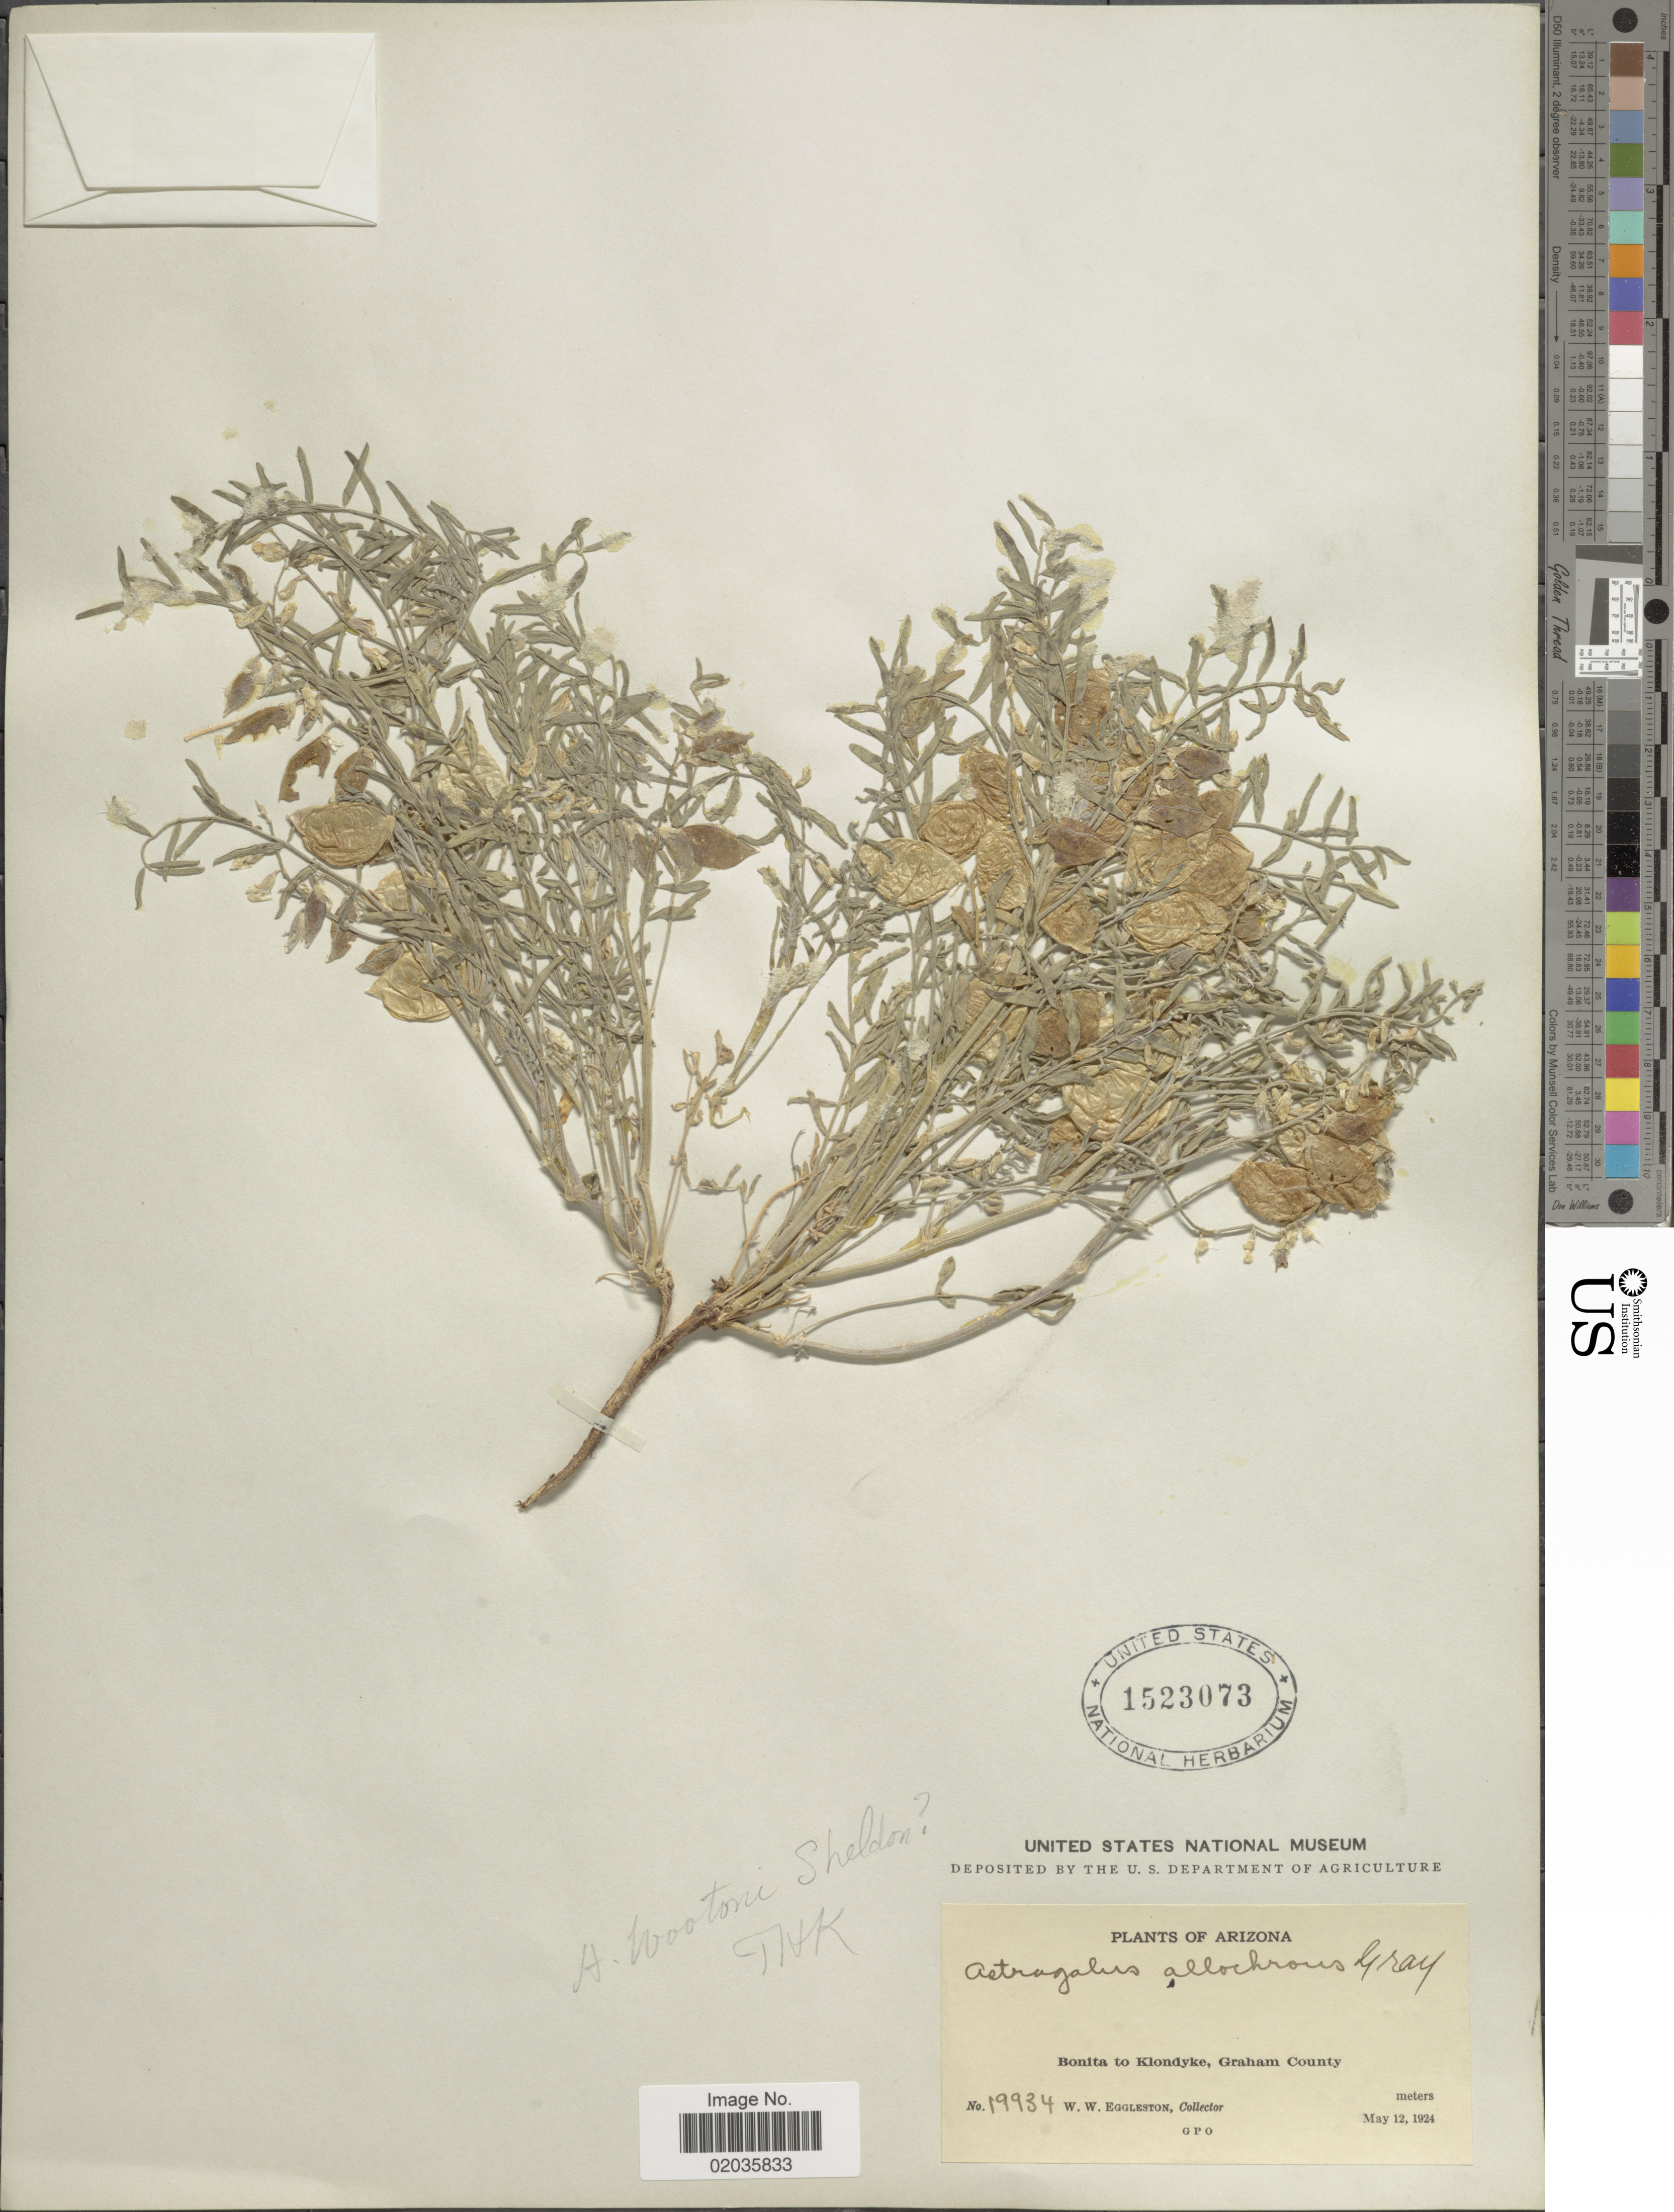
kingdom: Plantae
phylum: Tracheophyta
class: Magnoliopsida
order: Fabales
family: Fabaceae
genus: Astragalus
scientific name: Astragalus wootonii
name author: E. Sheld.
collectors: W. W. Eggleston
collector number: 19934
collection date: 1924-05-12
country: United States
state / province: Arizona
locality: Bonita to Klondyke, Graham County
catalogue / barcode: US 1523073